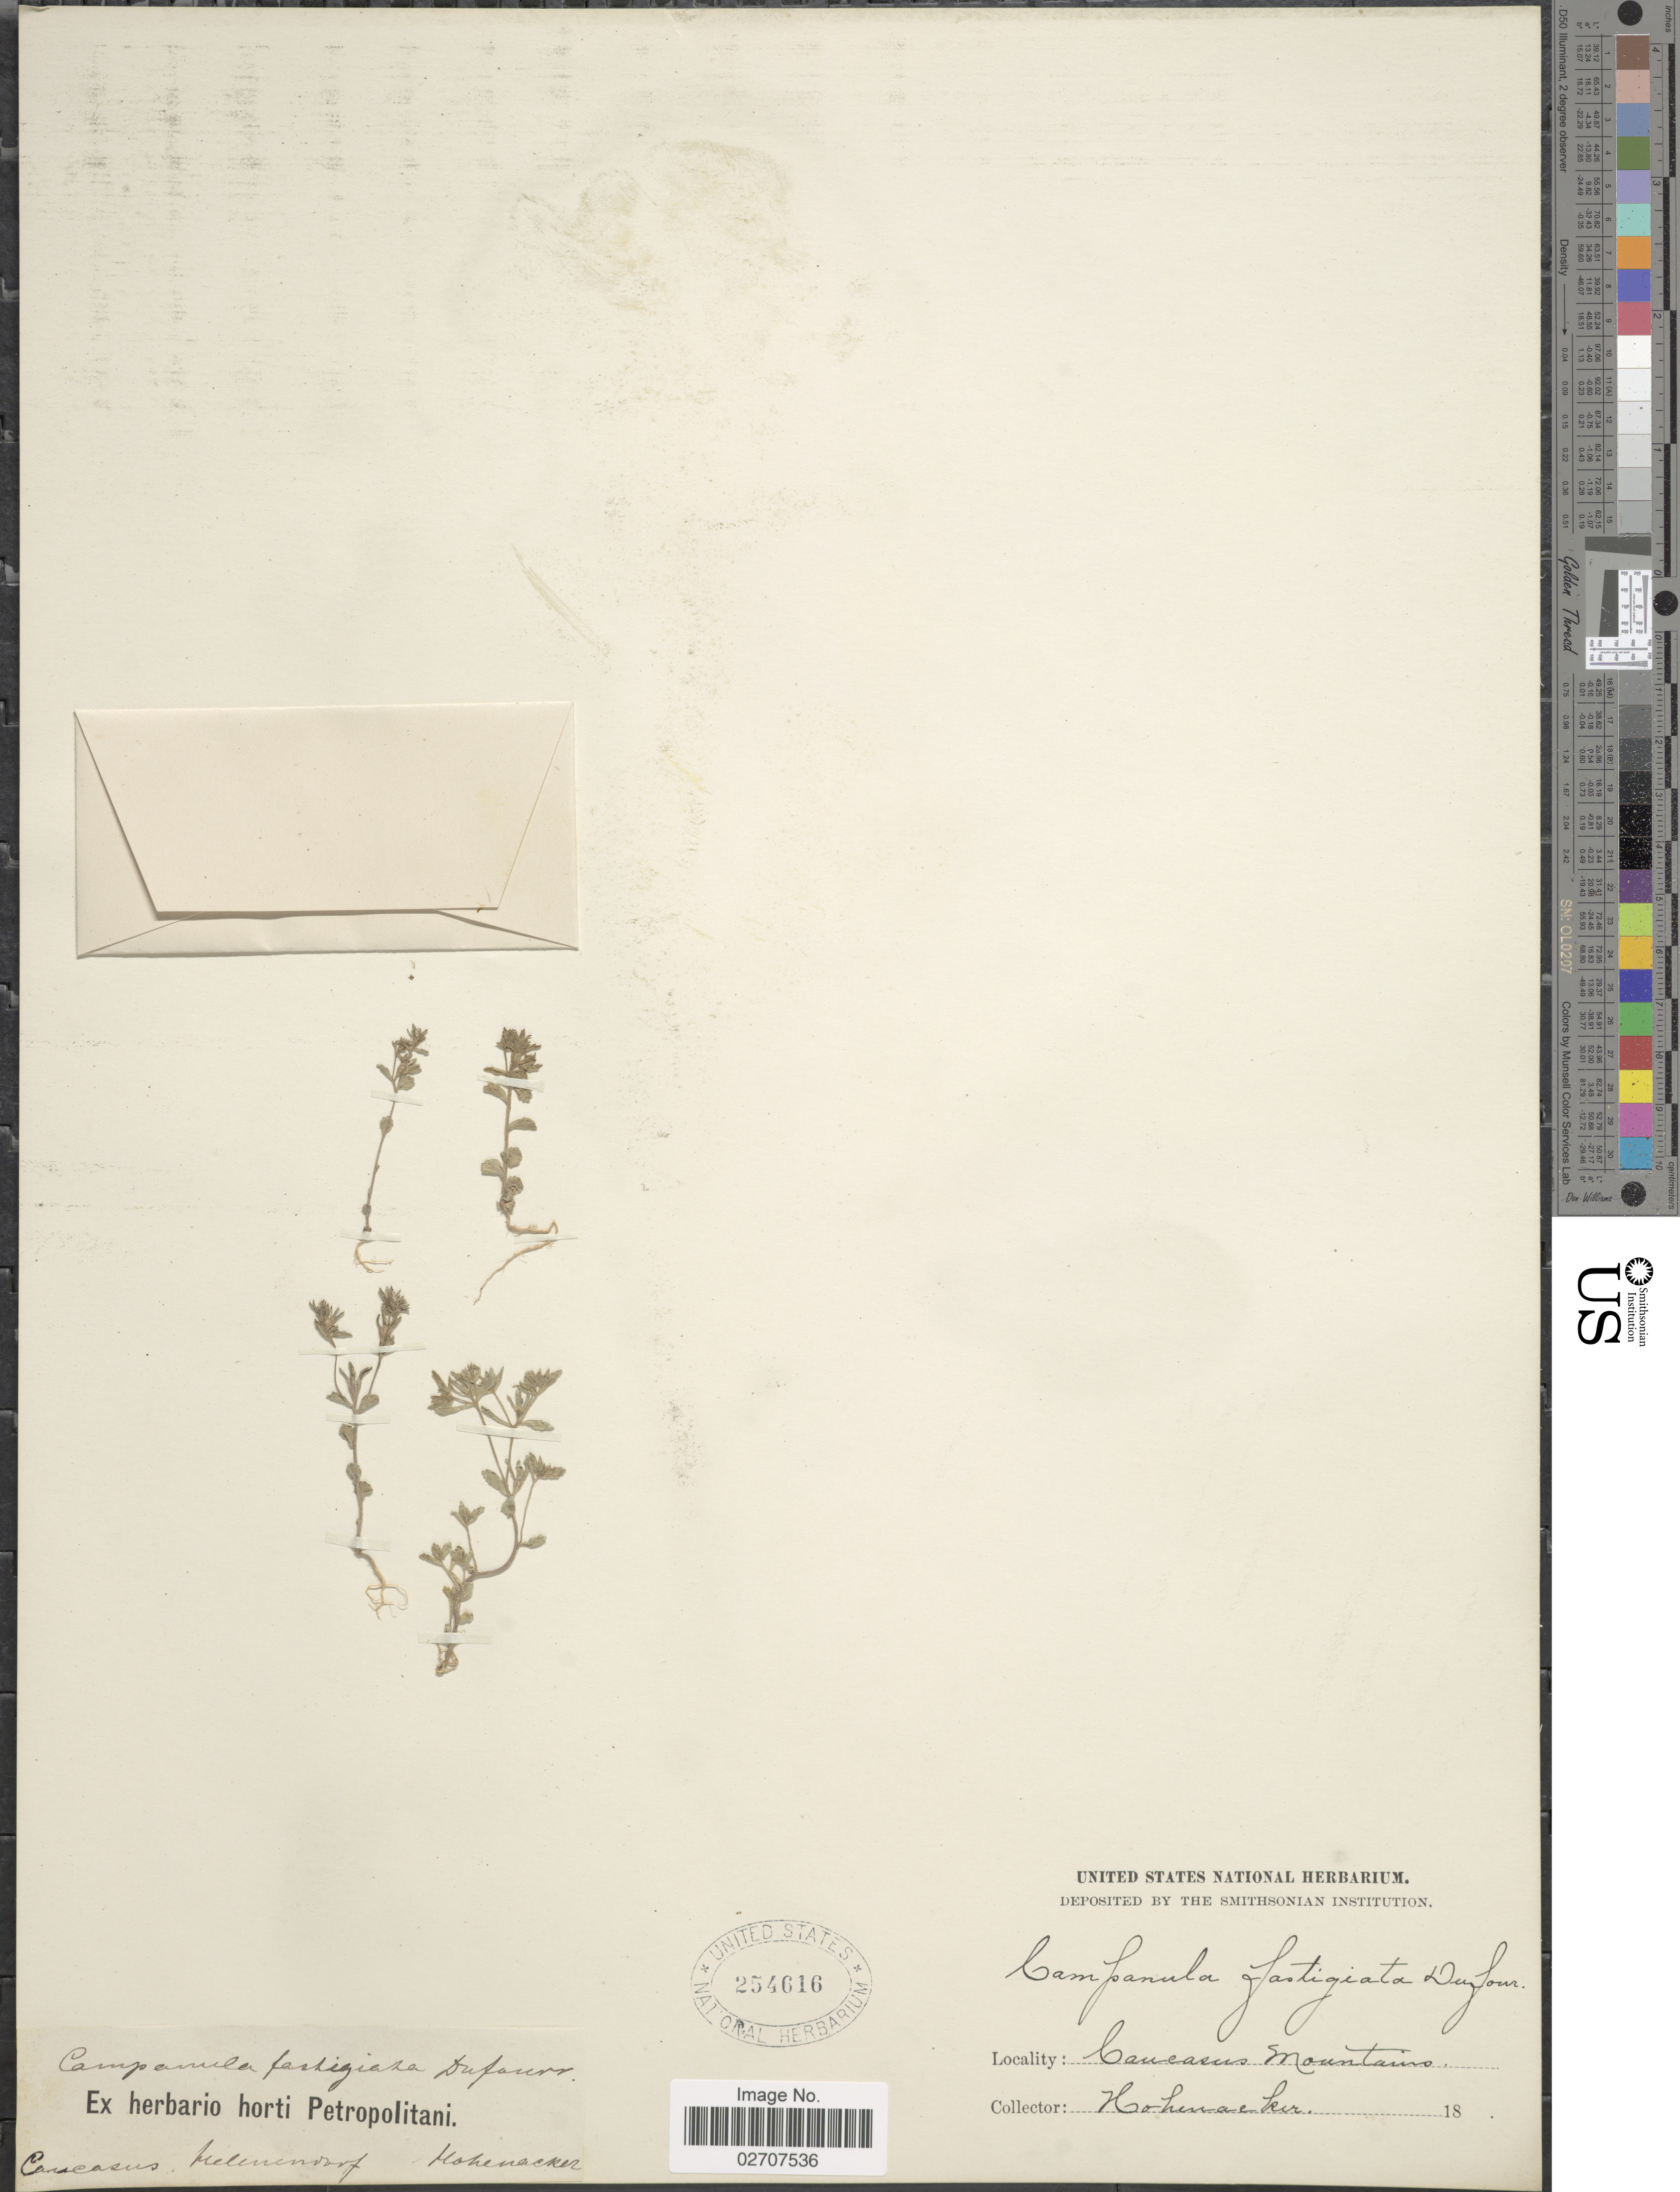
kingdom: Plantae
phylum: Tracheophyta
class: Magnoliopsida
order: Asterales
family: Campanulaceae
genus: Campanula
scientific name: Campanula fastigiata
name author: Dufour ex Schult.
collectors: Hohenacker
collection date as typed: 18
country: Azerbaijan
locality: Caucasus Mountains. Caucasus Helenendorf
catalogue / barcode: US 254616